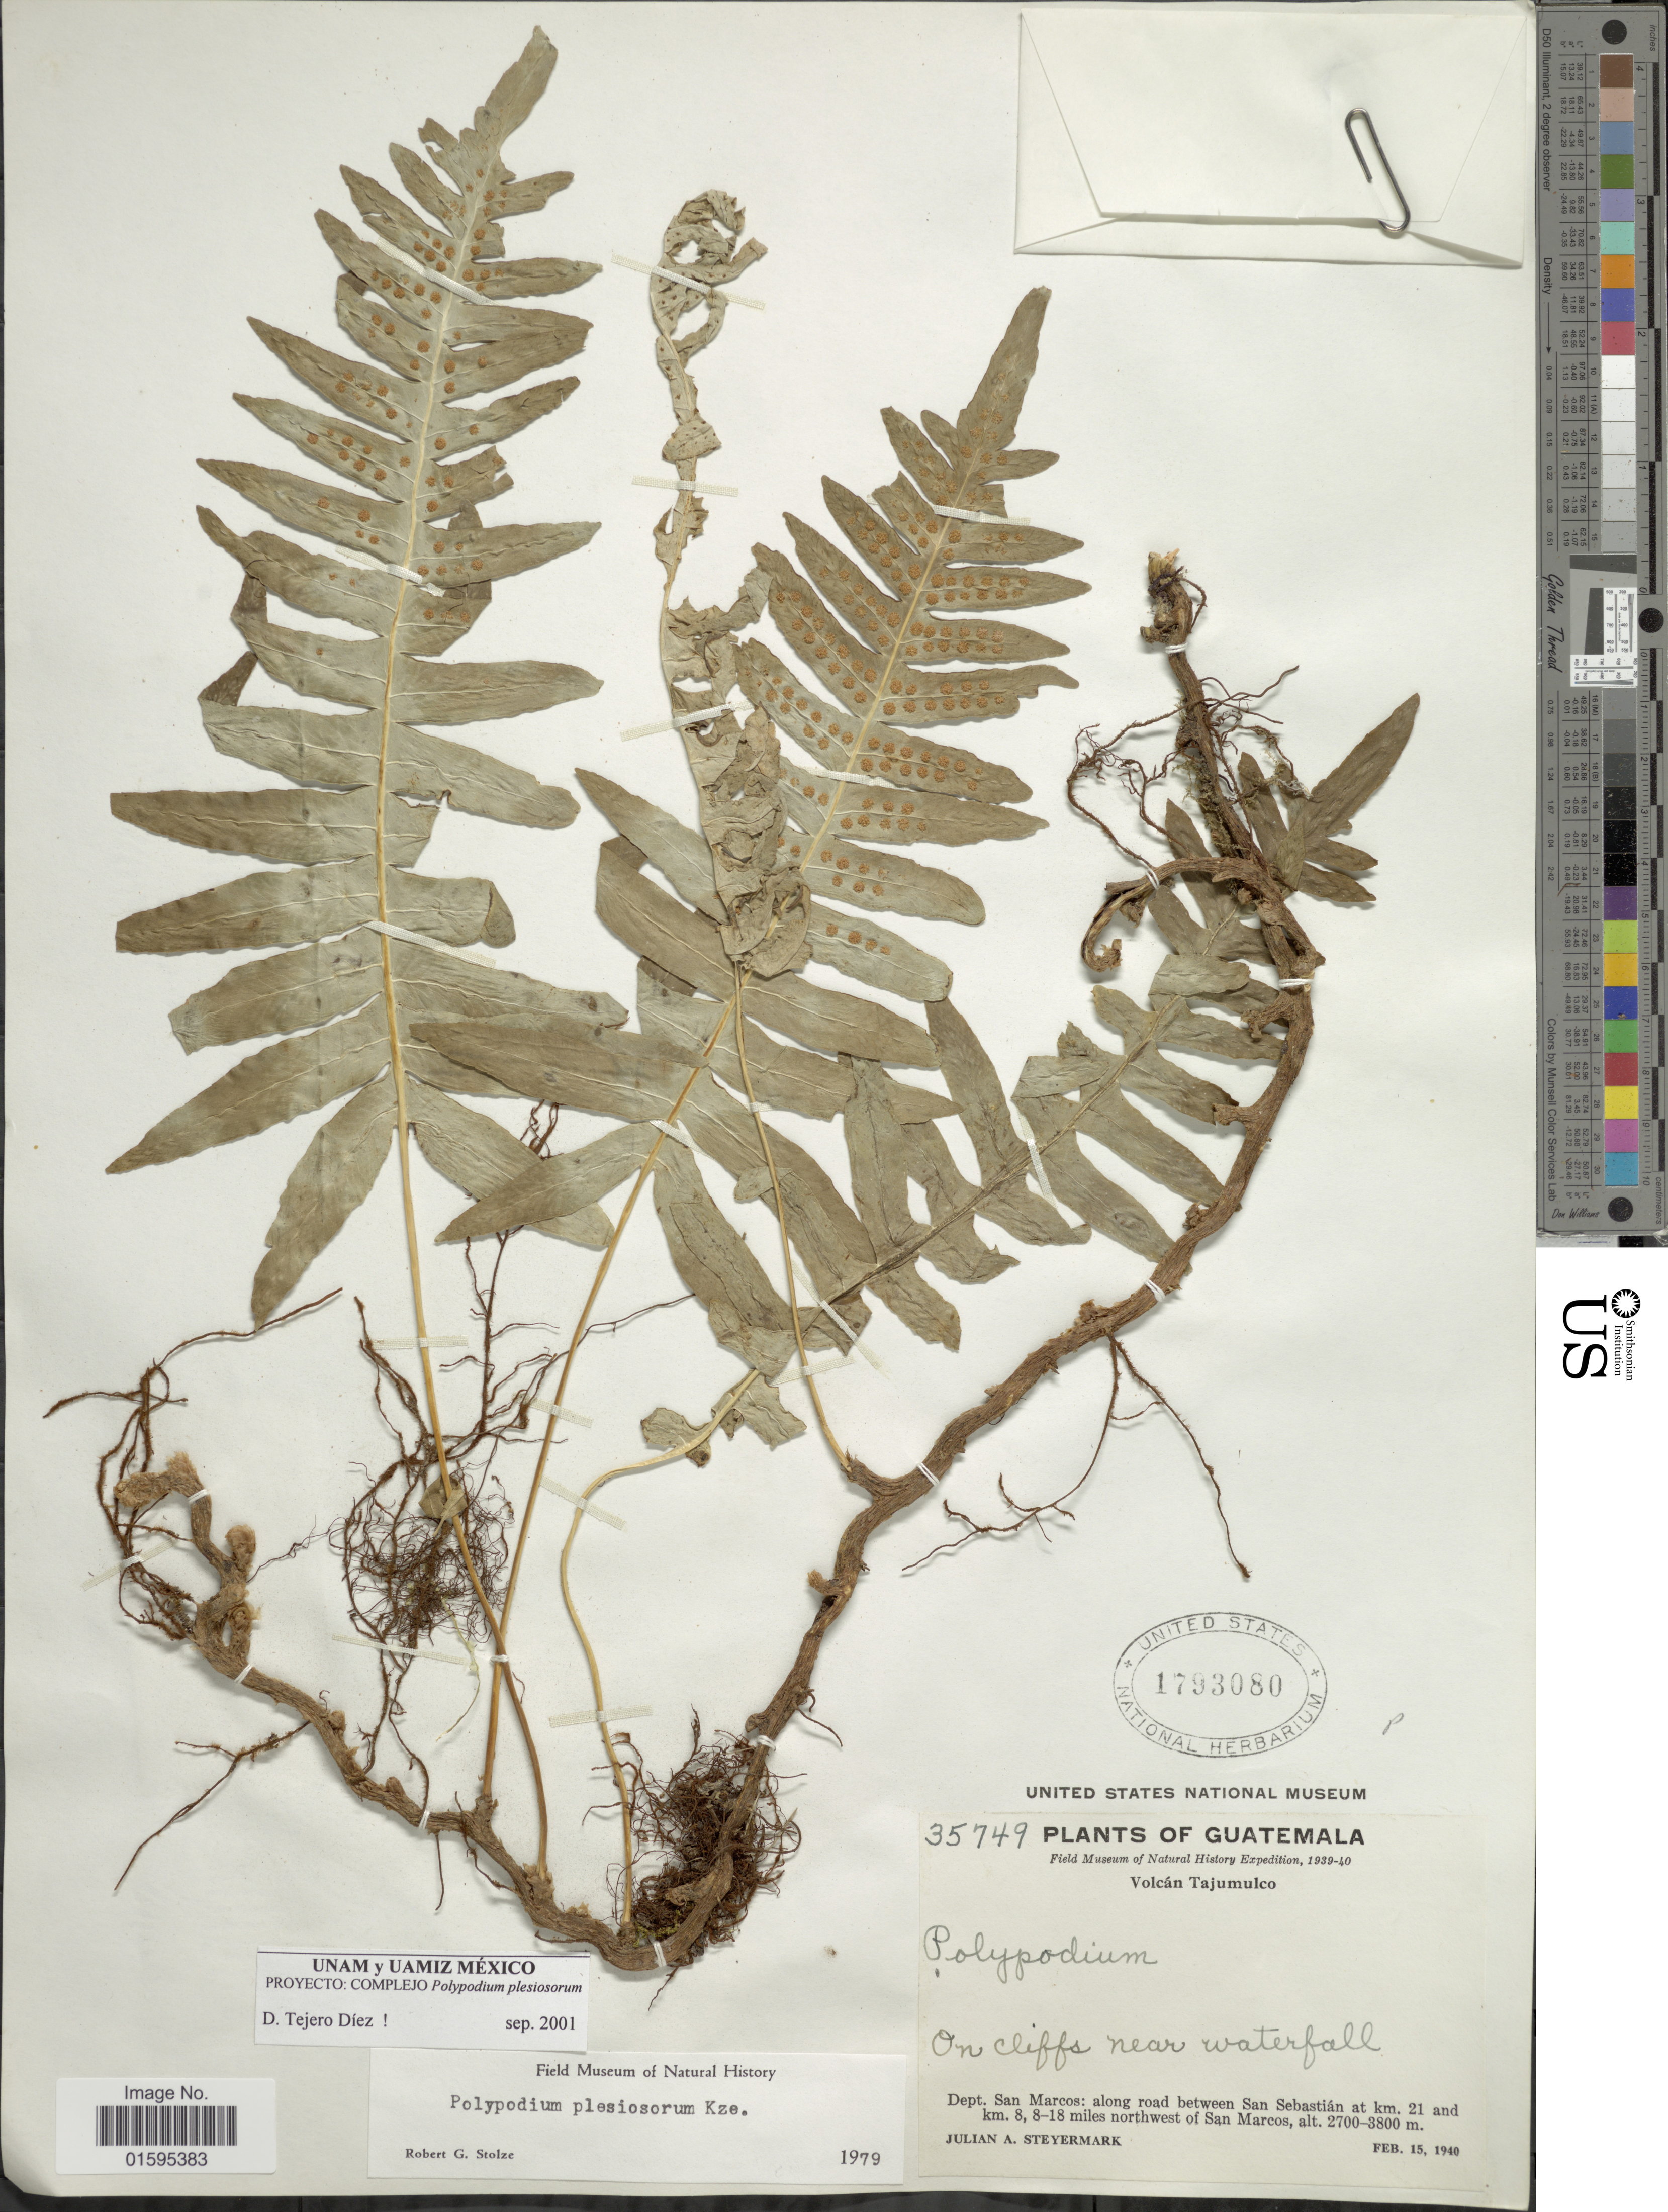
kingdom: Plantae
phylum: Tracheophyta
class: Polypodiopsida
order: Polypodiales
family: Polypodiaceae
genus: Polypodium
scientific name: Polypodium plesiosorum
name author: Kunze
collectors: J. Steyermark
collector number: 35749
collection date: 1940-02-15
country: Guatemala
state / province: San Marcos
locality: Volcán Tajumulco, along road between san Sebastián at km. 21 and km. 8, 8-18 miles northwest of San Marcos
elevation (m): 2700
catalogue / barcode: US 1793080